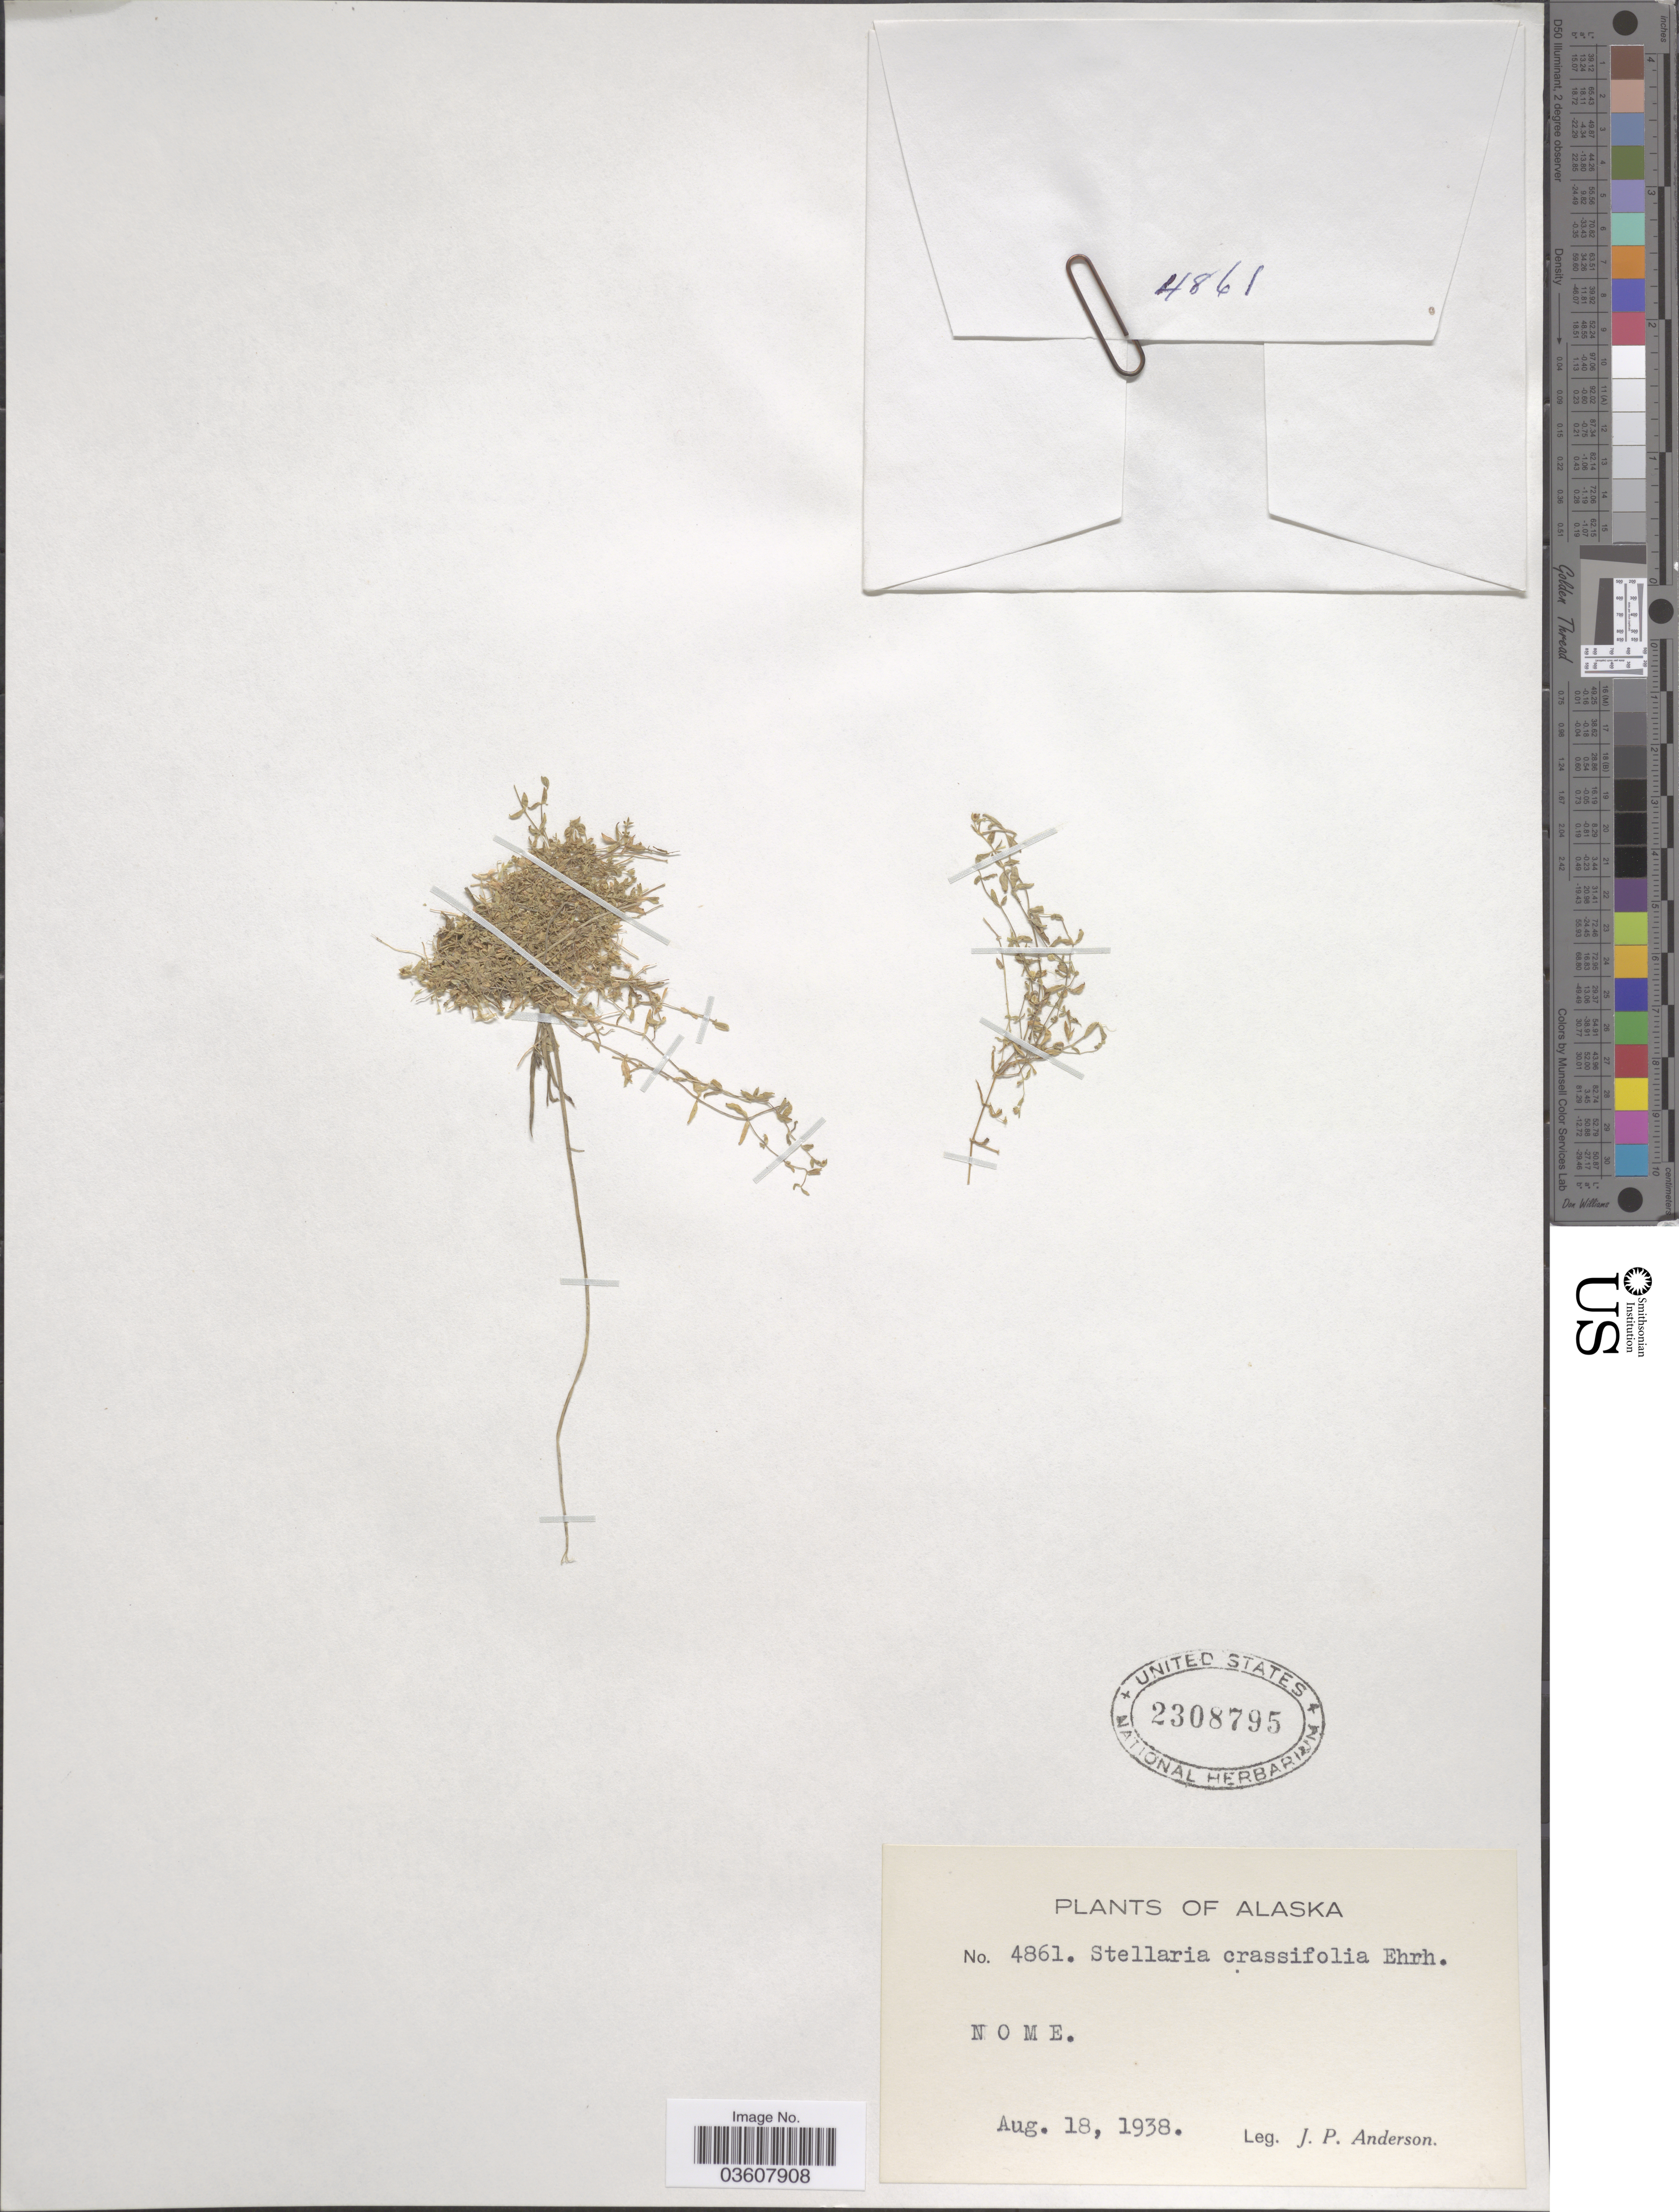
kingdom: Plantae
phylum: Tracheophyta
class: Magnoliopsida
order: Caryophyllales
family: Caryophyllaceae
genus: Stellaria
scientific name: Stellaria crassifolia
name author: Ehrh.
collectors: J. P. Anderson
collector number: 4861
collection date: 1938-08-18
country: United States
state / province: Alaska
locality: Nome.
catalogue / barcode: US 2308795